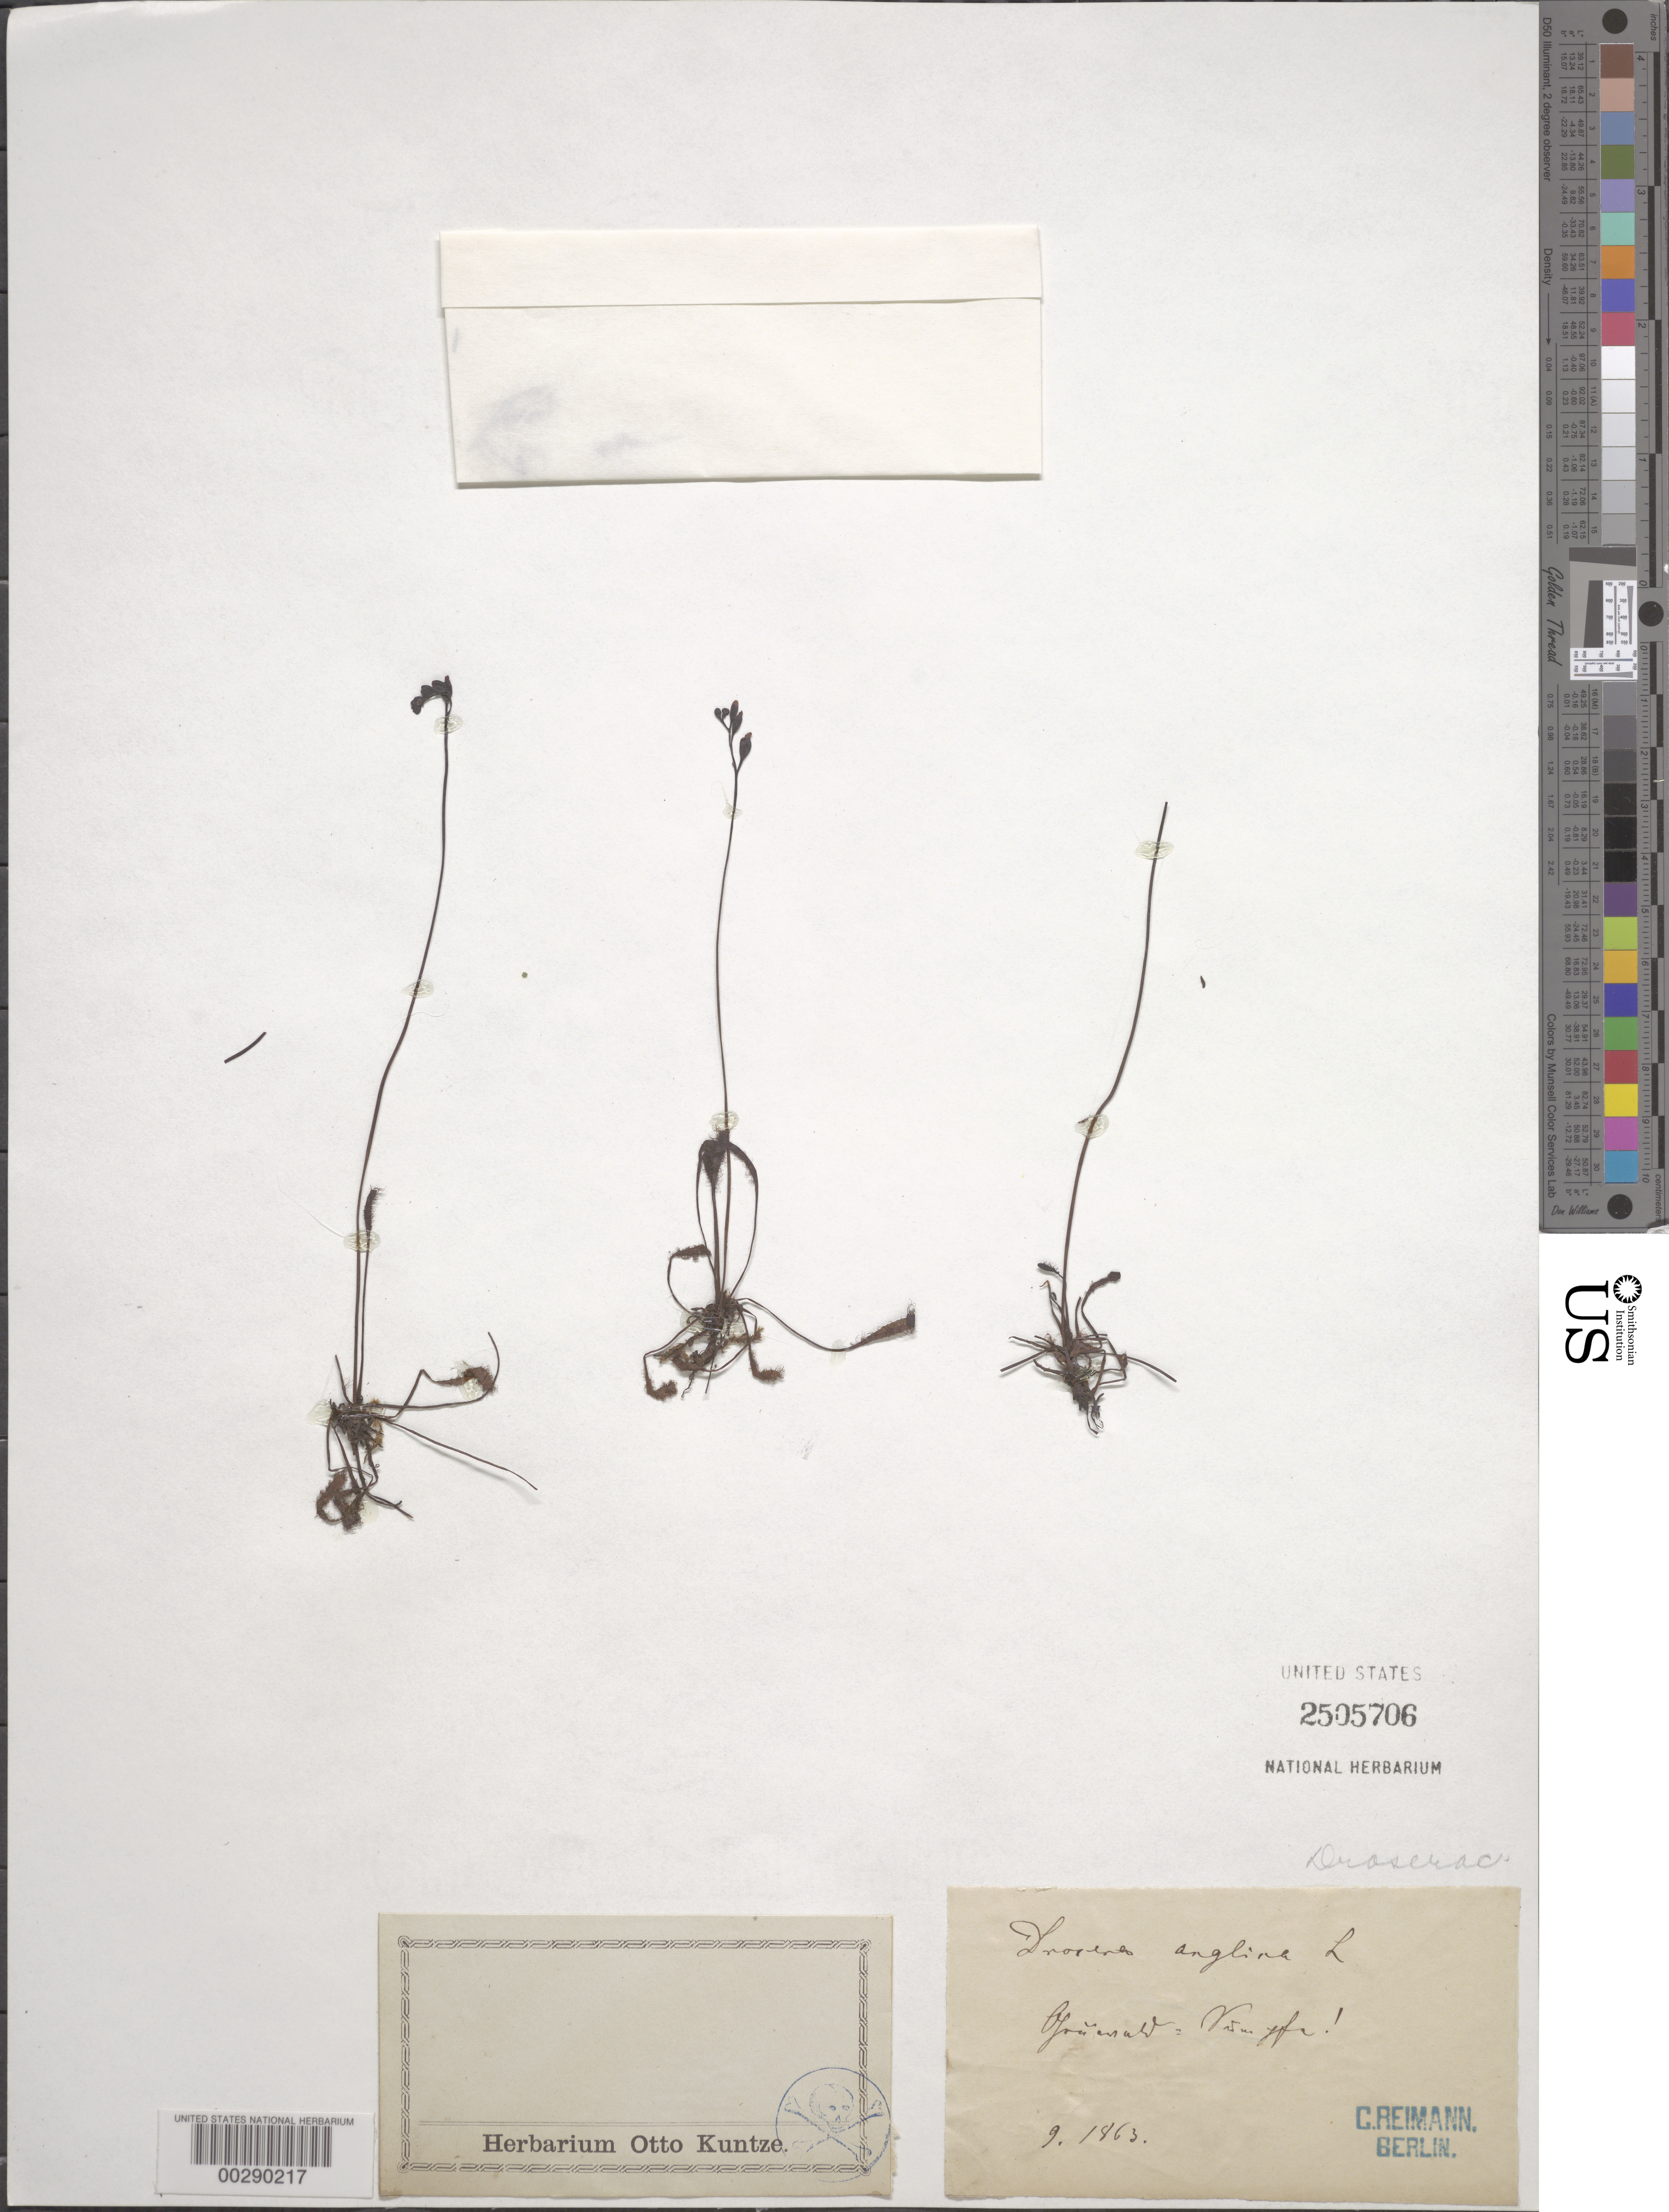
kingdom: Plantae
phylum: Tracheophyta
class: Magnoliopsida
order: Caryophyllales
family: Droseraceae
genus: Drosera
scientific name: Drosera anglica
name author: Huds.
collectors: C. Reimann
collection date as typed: Sep 1863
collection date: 1863-09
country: Germany (?)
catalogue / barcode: US 2505706